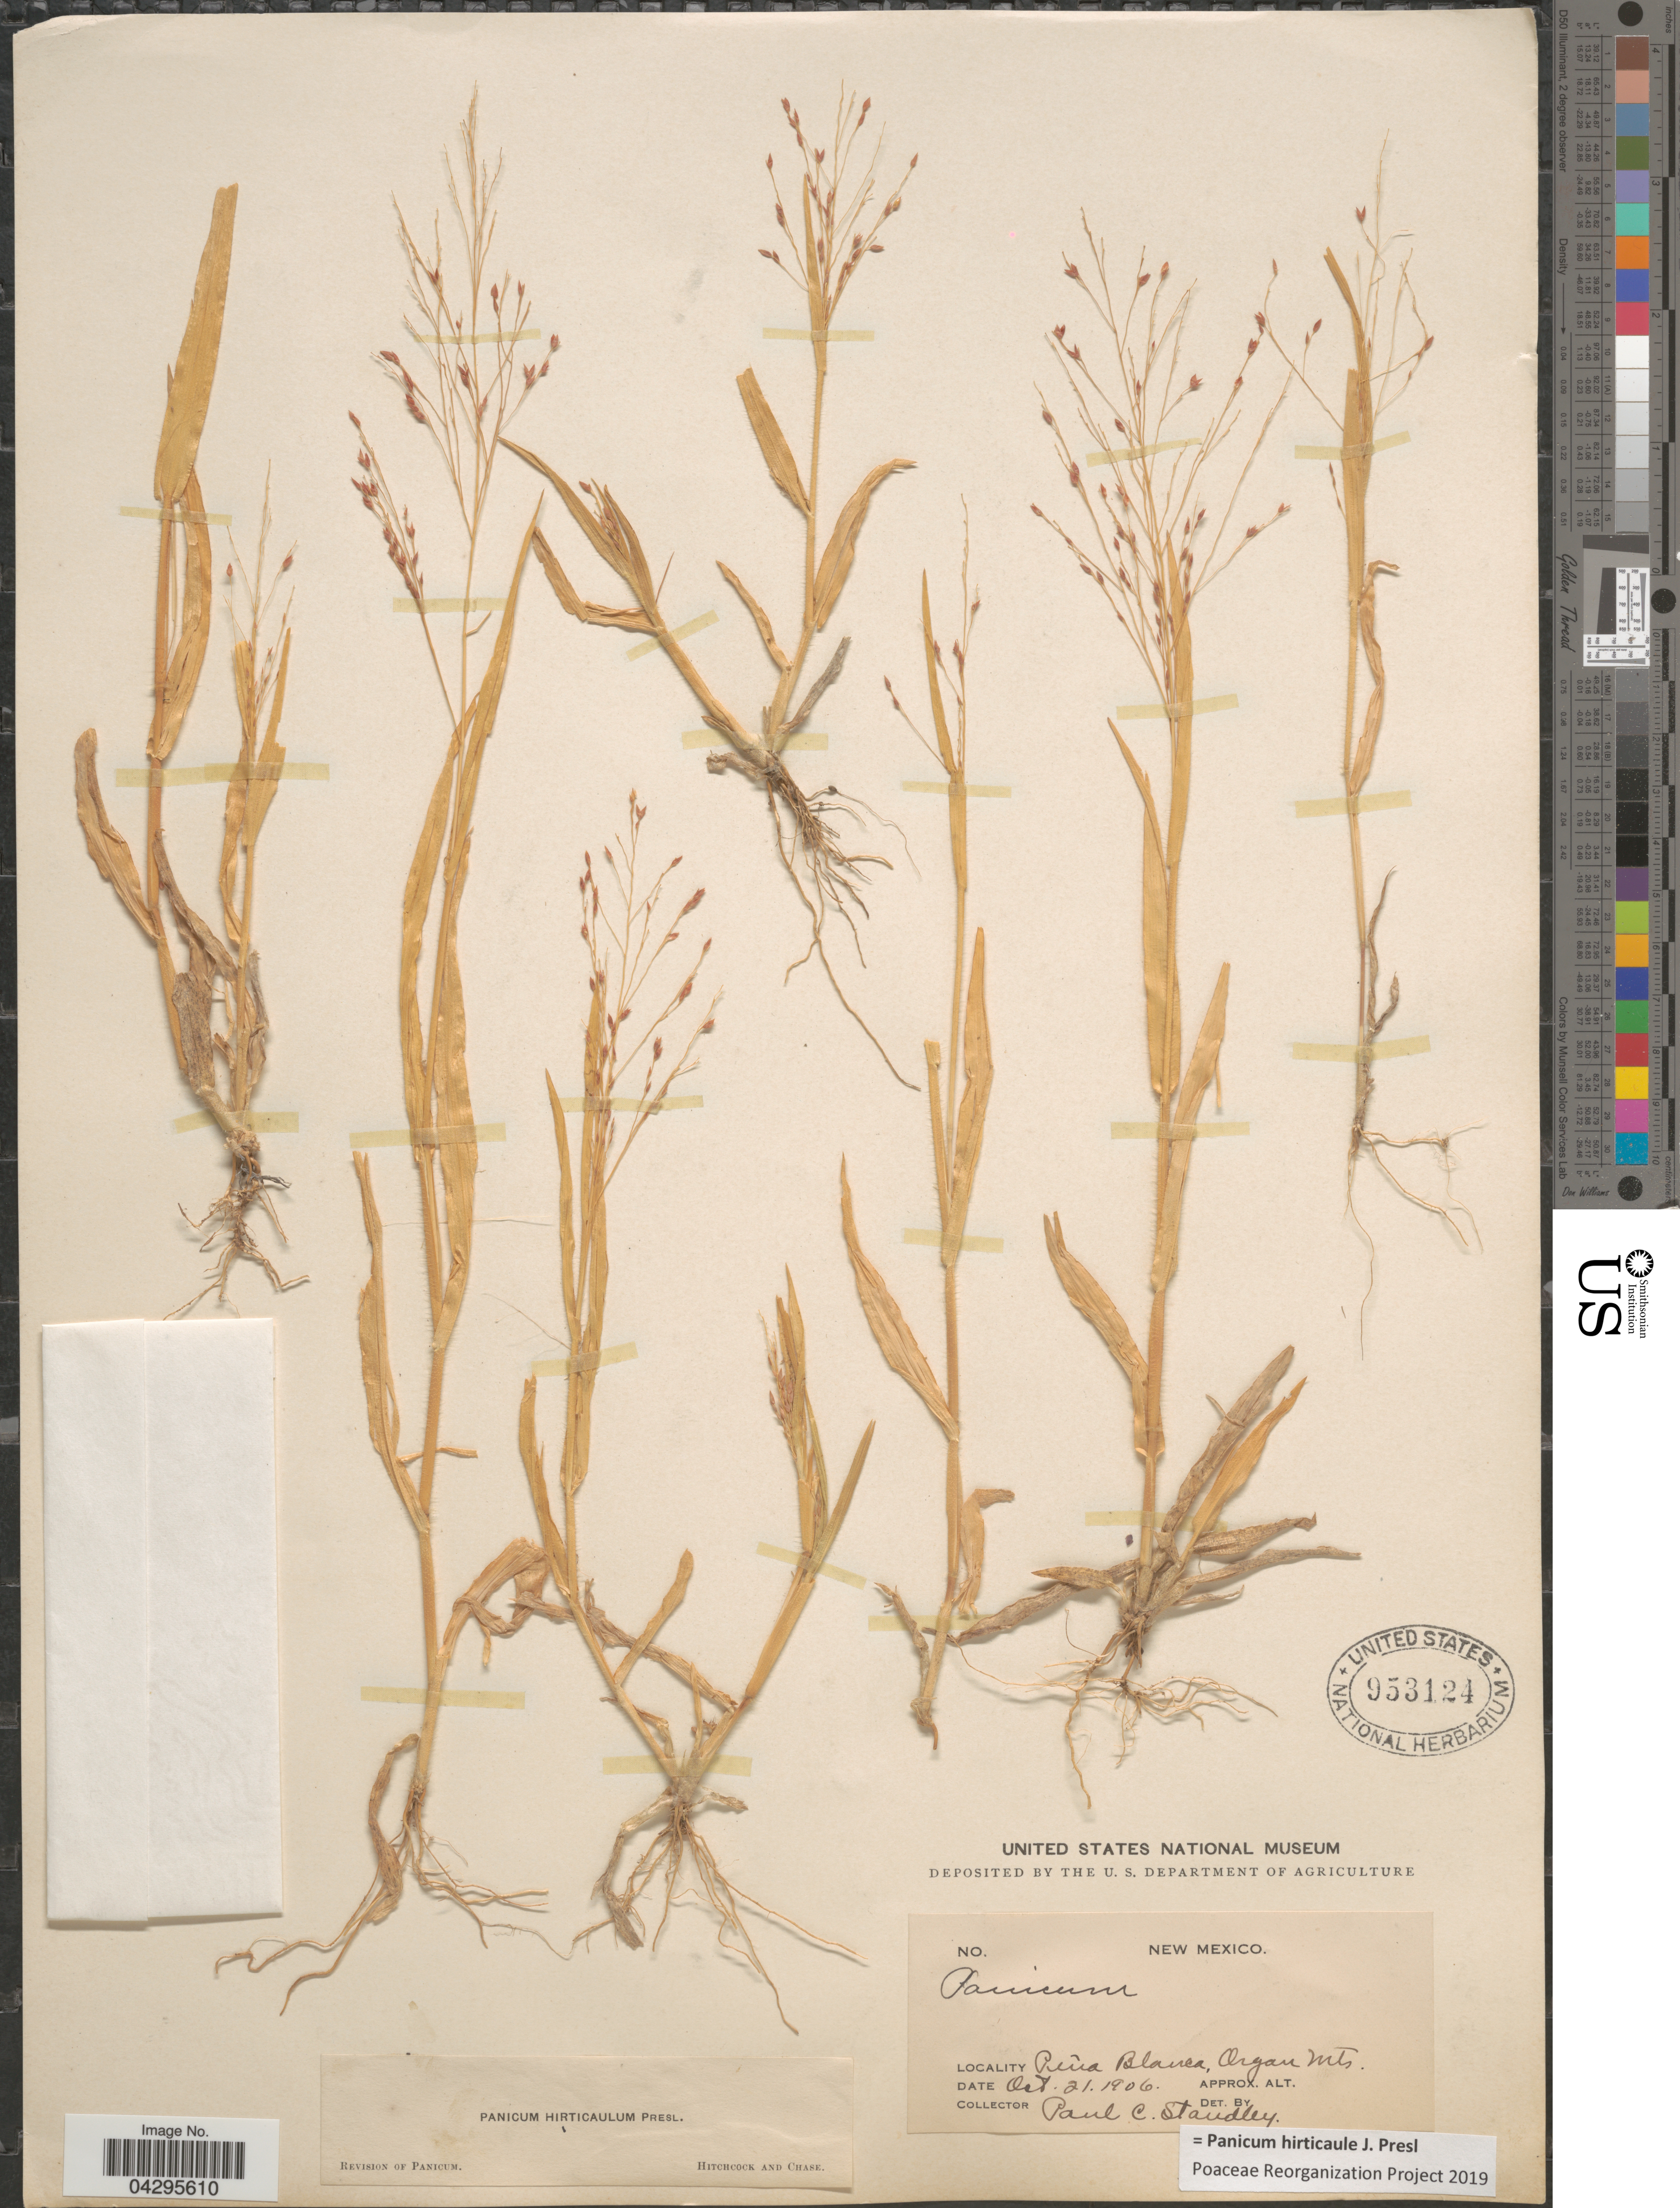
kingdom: Plantae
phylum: Tracheophyta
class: Liliopsida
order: Poales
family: Poaceae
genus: Panicum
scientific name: Panicum hirticaule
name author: J. Presl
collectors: P. C. Standley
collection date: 1906-10-21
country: United States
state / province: New Mexico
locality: Peña Blanca, Organ Mts.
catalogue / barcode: US 953124